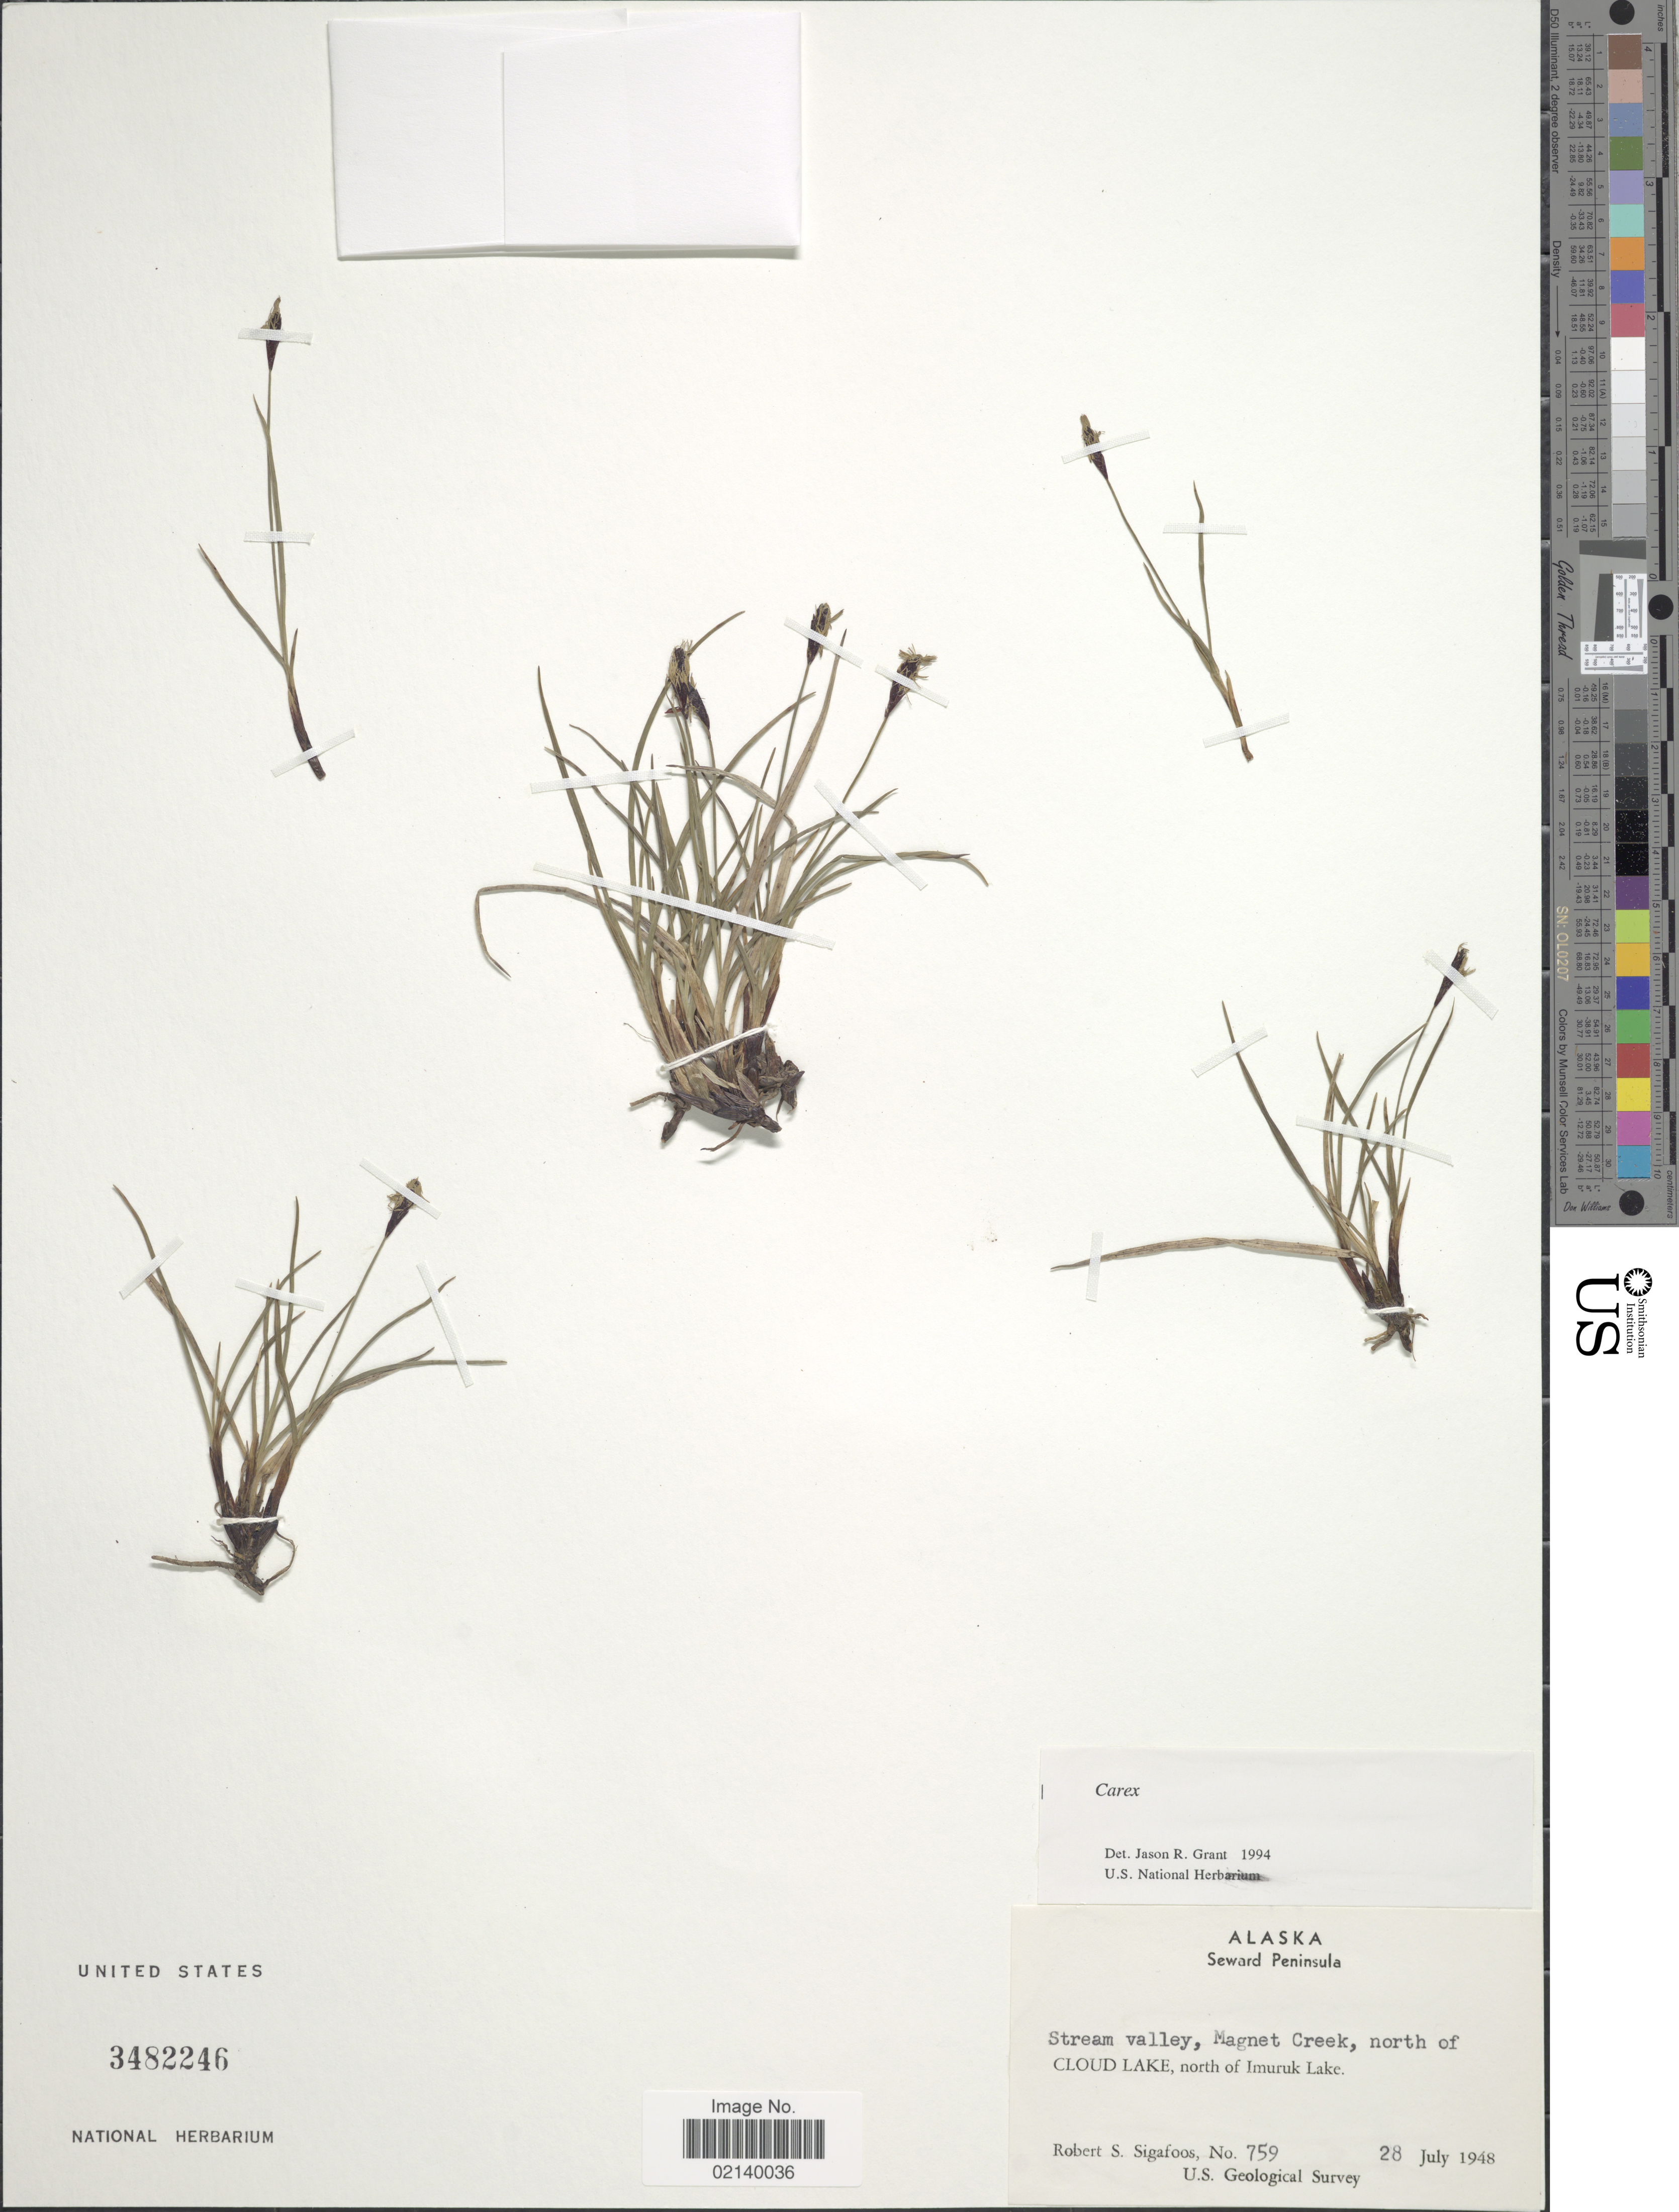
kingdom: Plantae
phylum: Tracheophyta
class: Liliopsida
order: Poales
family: Cyperaceae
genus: Carex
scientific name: Carex sp.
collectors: R. Sigafoos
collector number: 759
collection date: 1948-07-28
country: United States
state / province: Alaska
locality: Seward Peninsula, stream valley, Magnet Creek, north of Cloud Lake, north of Imuruk Lake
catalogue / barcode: US 3482246